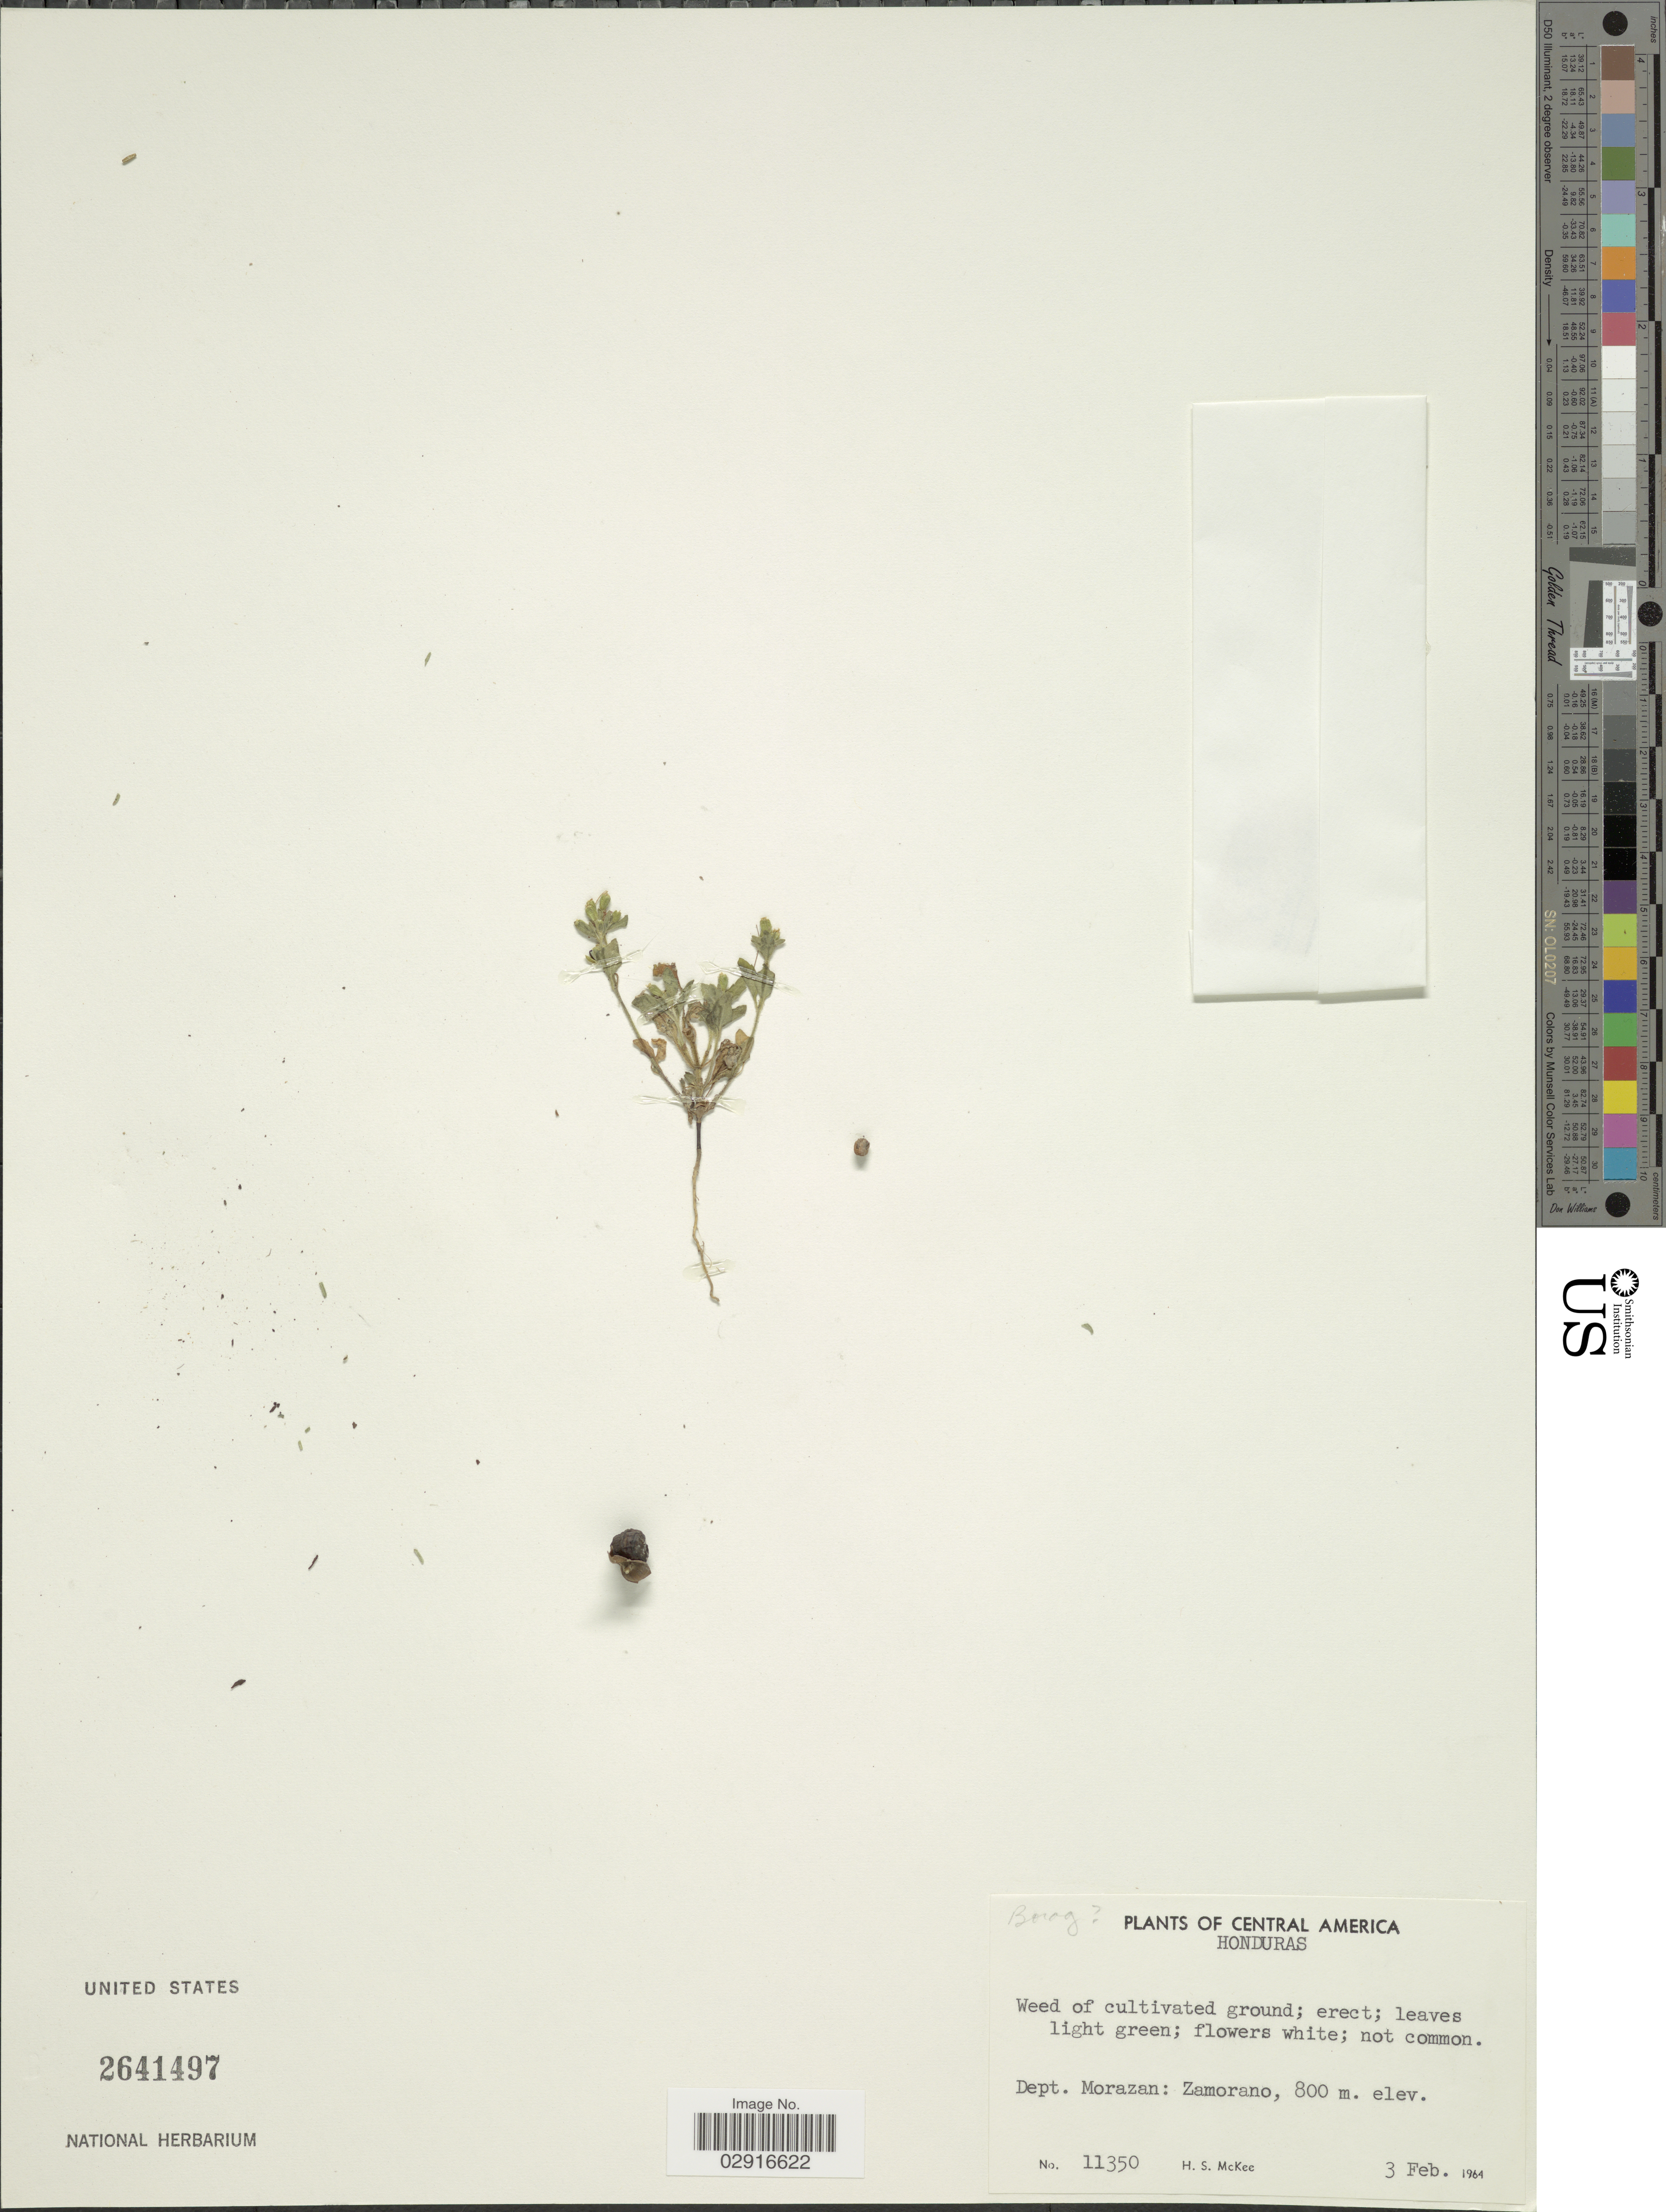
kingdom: Plantae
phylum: Tracheophyta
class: Magnoliopsida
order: Boraginales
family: Boraginaceae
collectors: H. S. McKee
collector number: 11350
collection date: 1964-02-03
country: Honduras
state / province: Fco. Morazán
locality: Central America. Dept. Morazan: Zamorano.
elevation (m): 800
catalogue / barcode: US 2641497